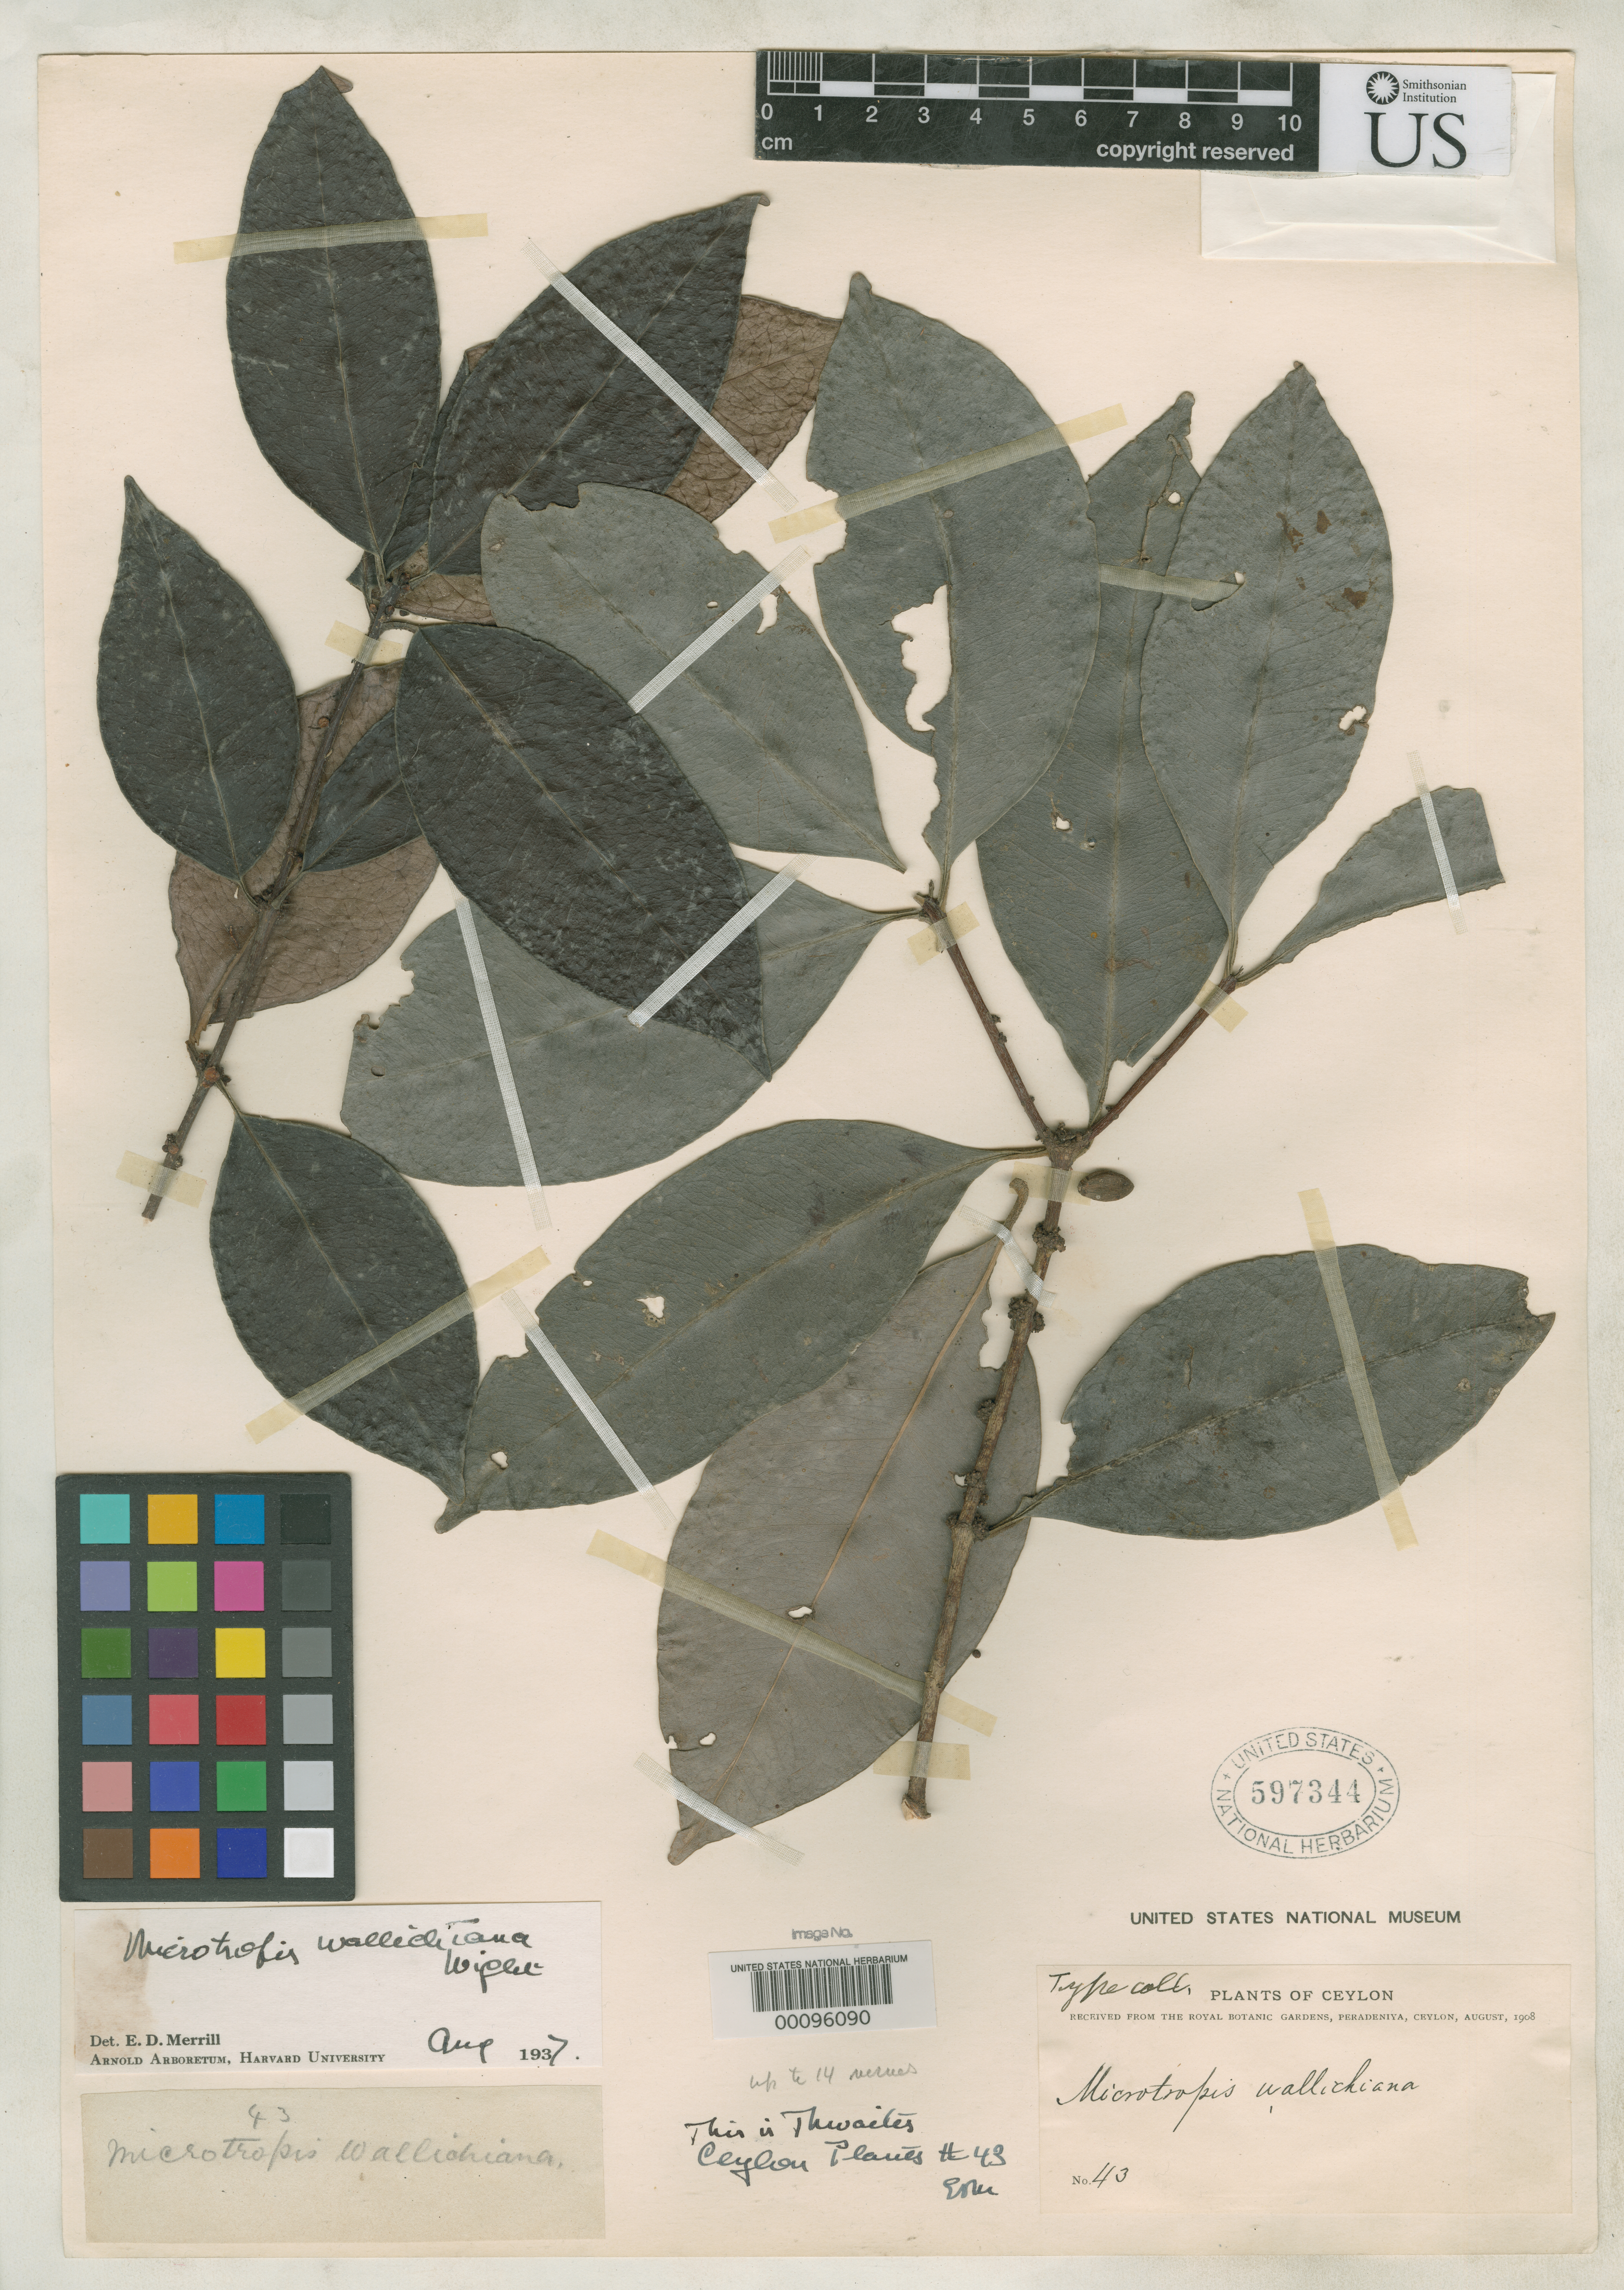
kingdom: Plantae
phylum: Tracheophyta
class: Magnoliopsida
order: Celastrales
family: Celastraceae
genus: Microtropis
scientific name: Microtropis wallichiana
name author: Wight in Thwaites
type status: Type Collection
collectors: G. H. K. Thwaites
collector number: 43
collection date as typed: Aug 1908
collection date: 1908-08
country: Sri Lanka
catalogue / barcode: US 597344